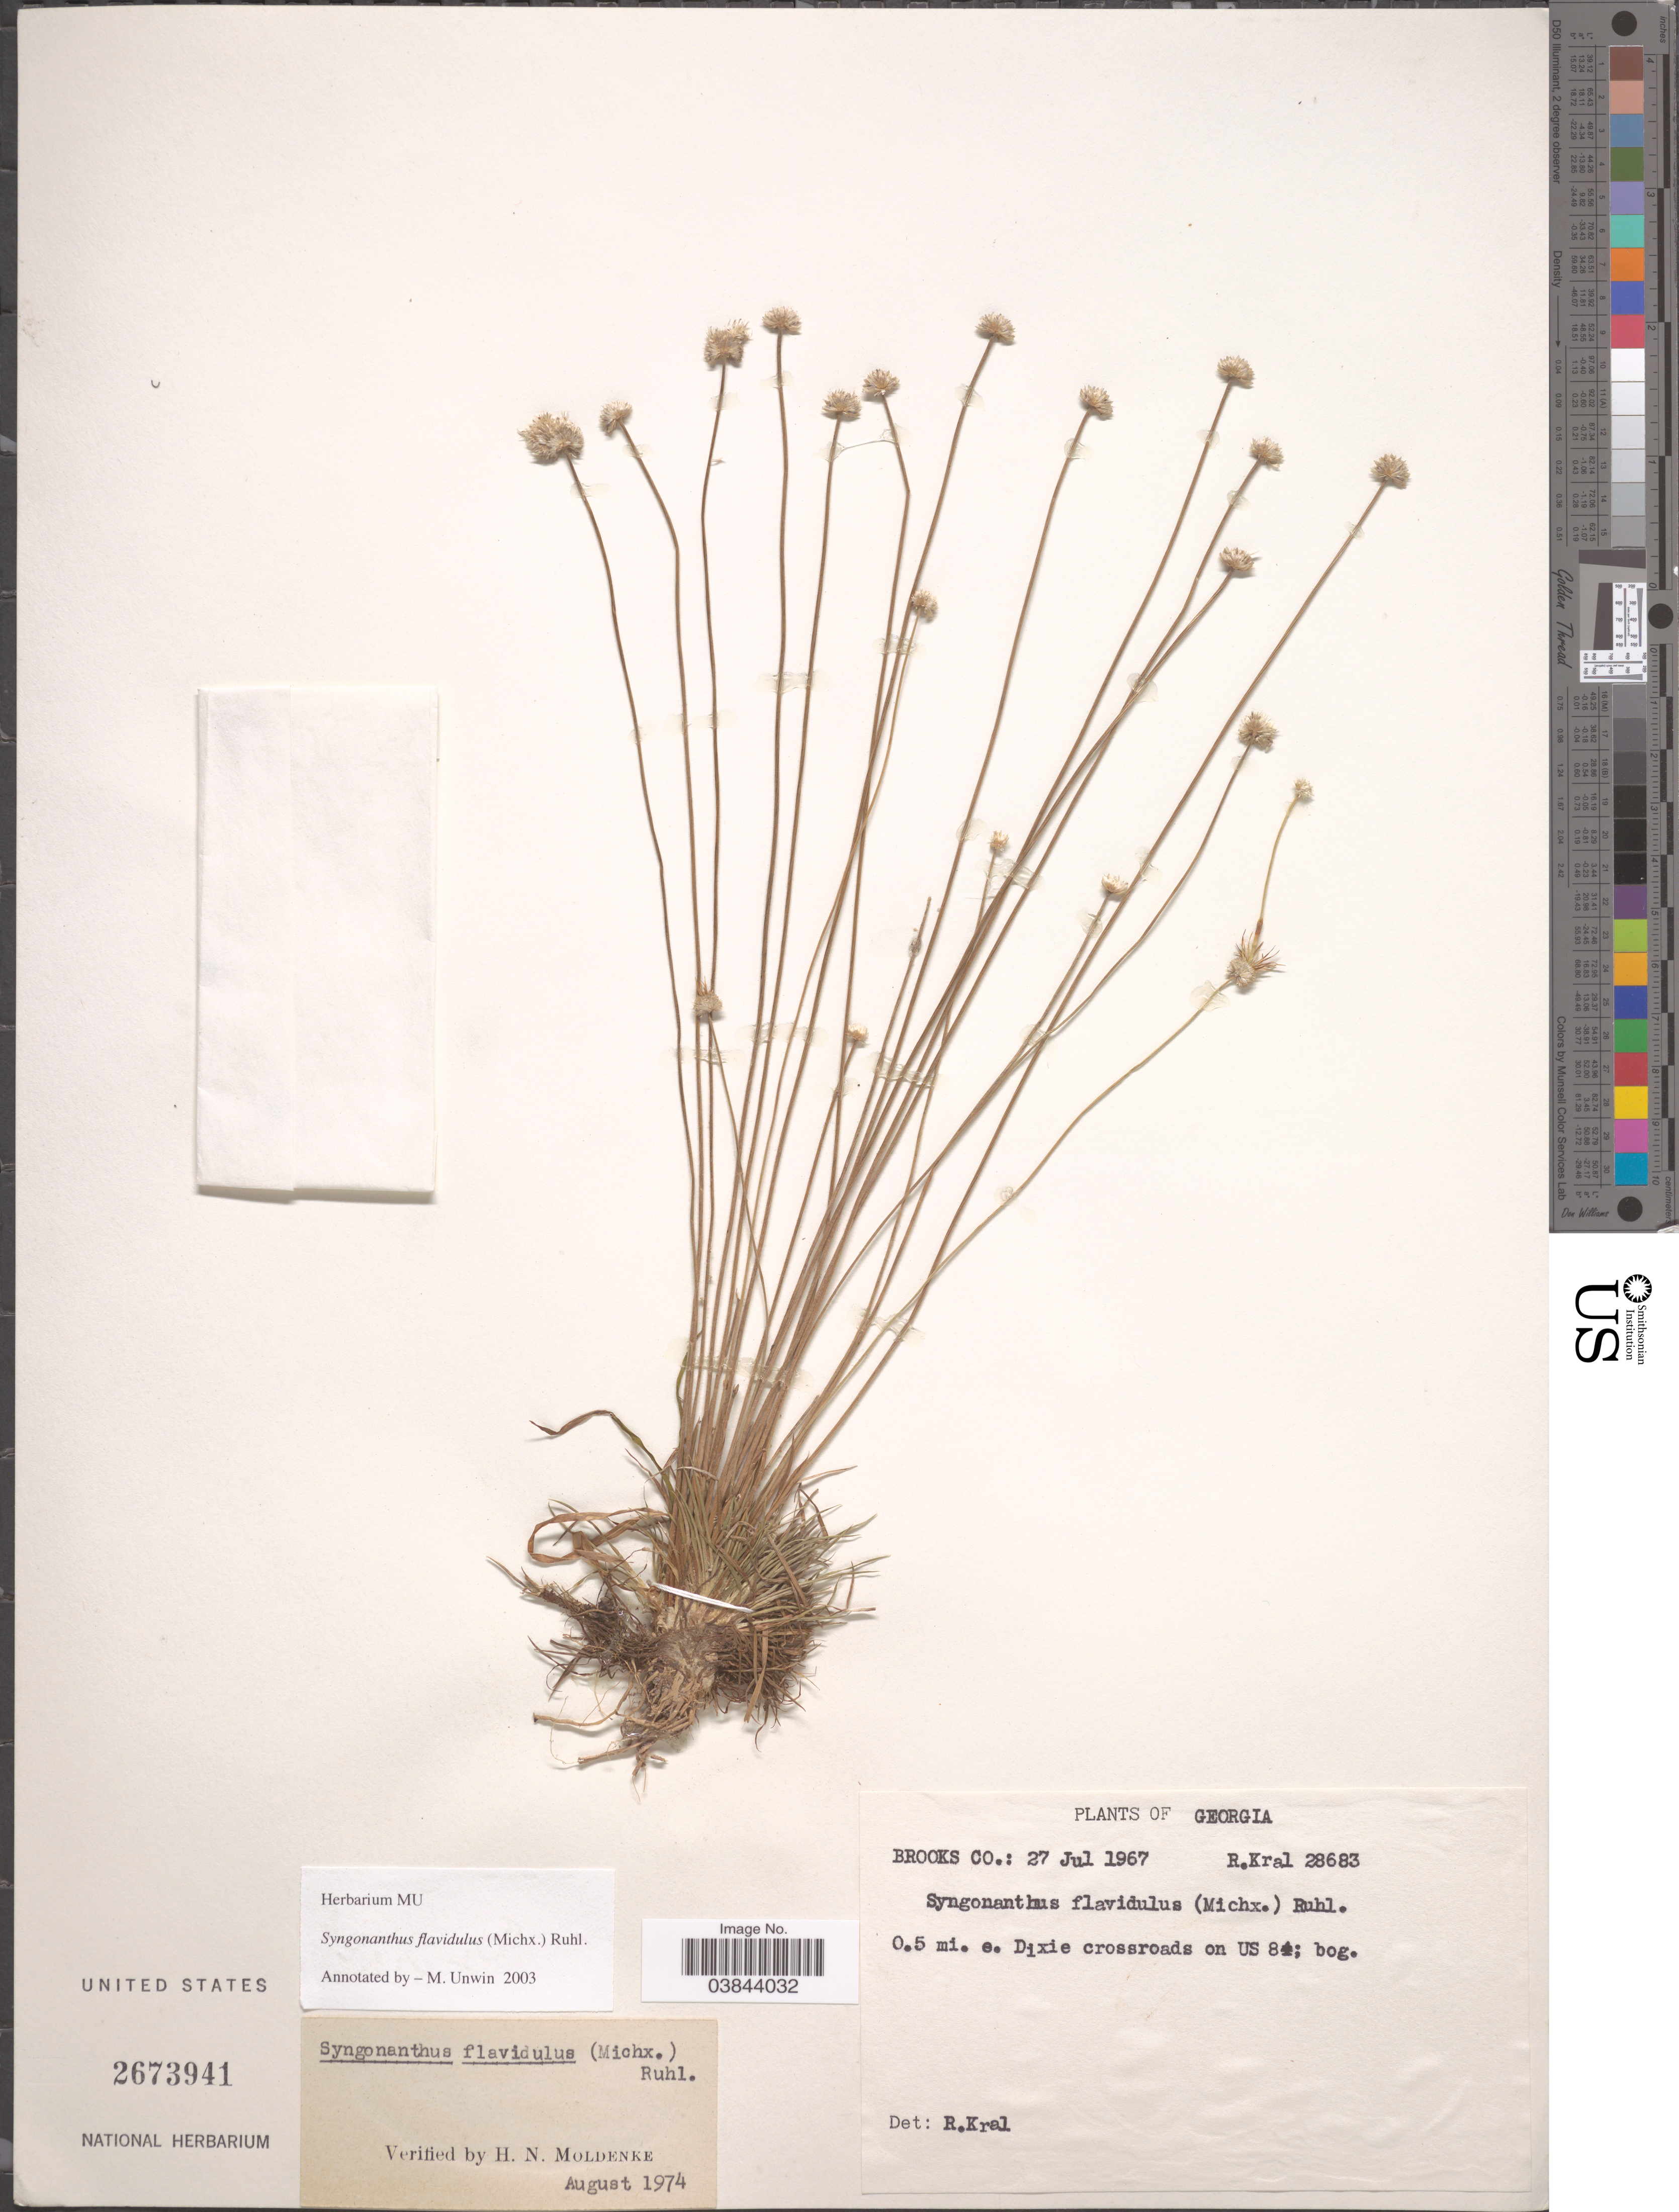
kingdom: Plantae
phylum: Tracheophyta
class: Liliopsida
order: Poales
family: Eriocaulaceae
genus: Syngonanthus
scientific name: Syngonanthus flavidulus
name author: (Michx.) Ruhland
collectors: R. Kral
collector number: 28683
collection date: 1967-07-27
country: United States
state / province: Georgia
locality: Brooks Co.: 0.5 mi. e. Dixie crossroads on US 8; bog.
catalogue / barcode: US 2673941